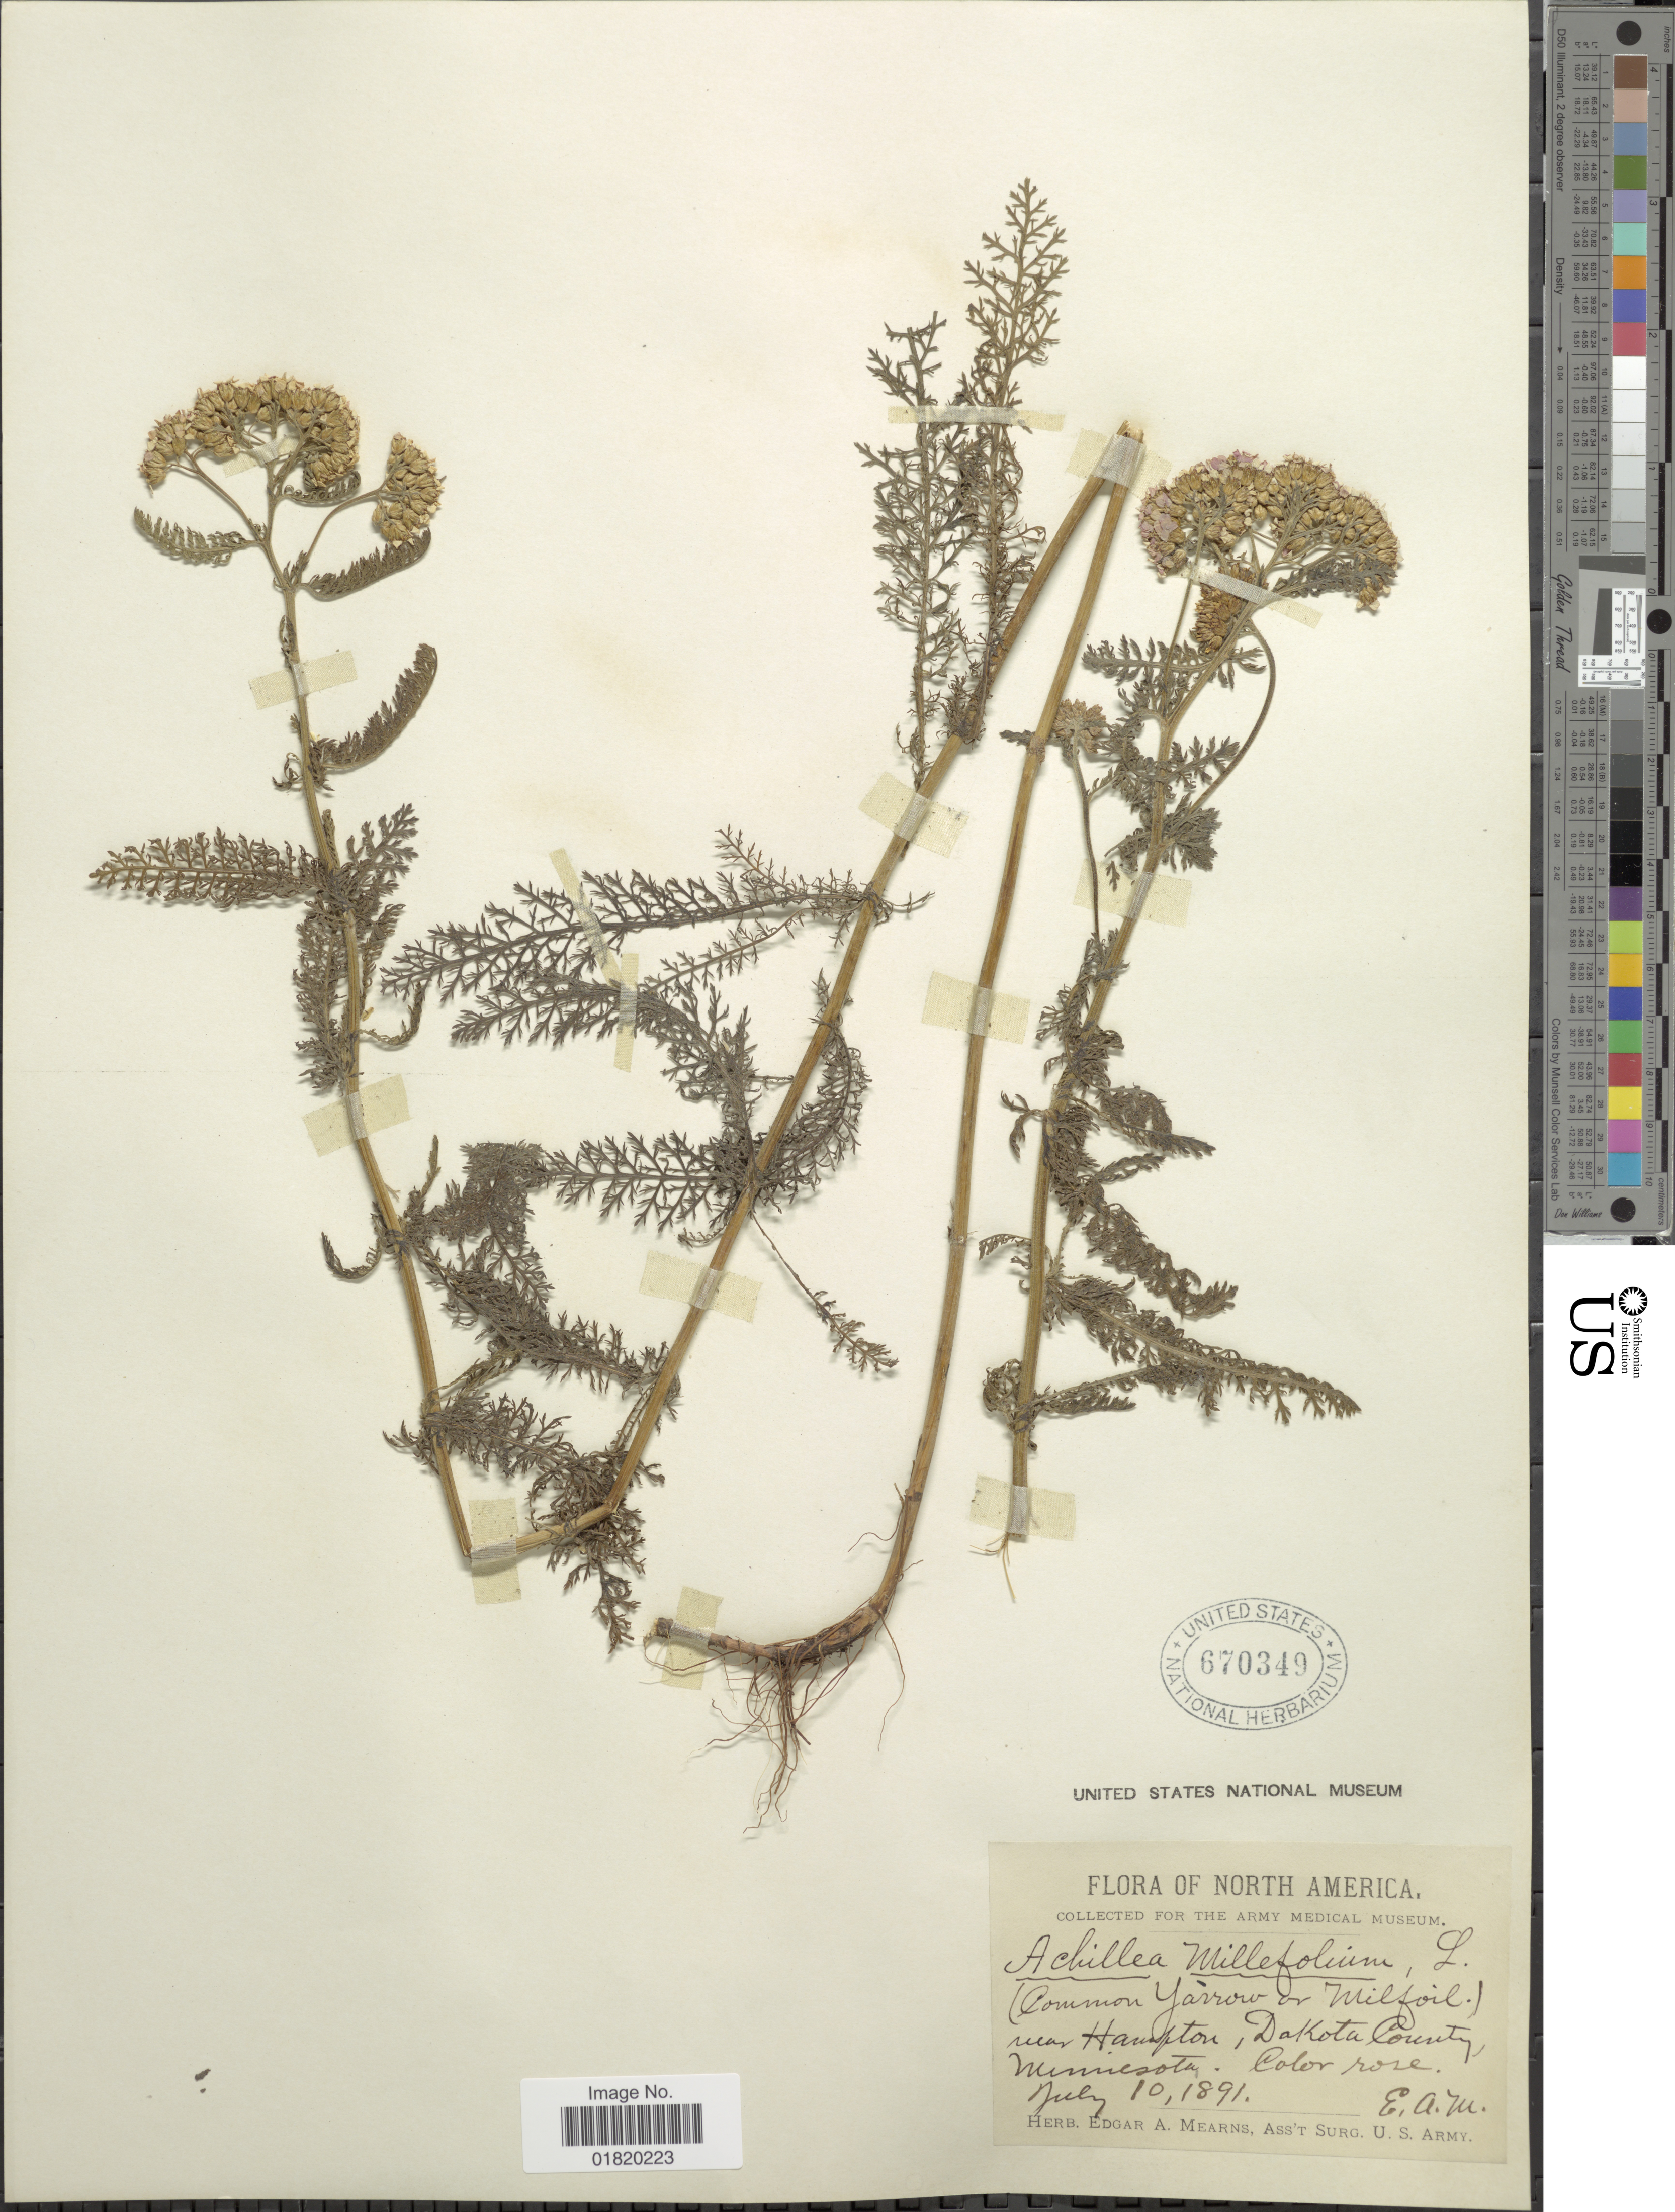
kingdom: Plantae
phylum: Tracheophyta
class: Magnoliopsida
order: Asterales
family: Asteraceae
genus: Achillea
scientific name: Achillea millefolium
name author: L.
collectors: E. A. Mearns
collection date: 1891-07-10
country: United States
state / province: Minnesota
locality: Near Hampton, Dakota County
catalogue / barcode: US 670349